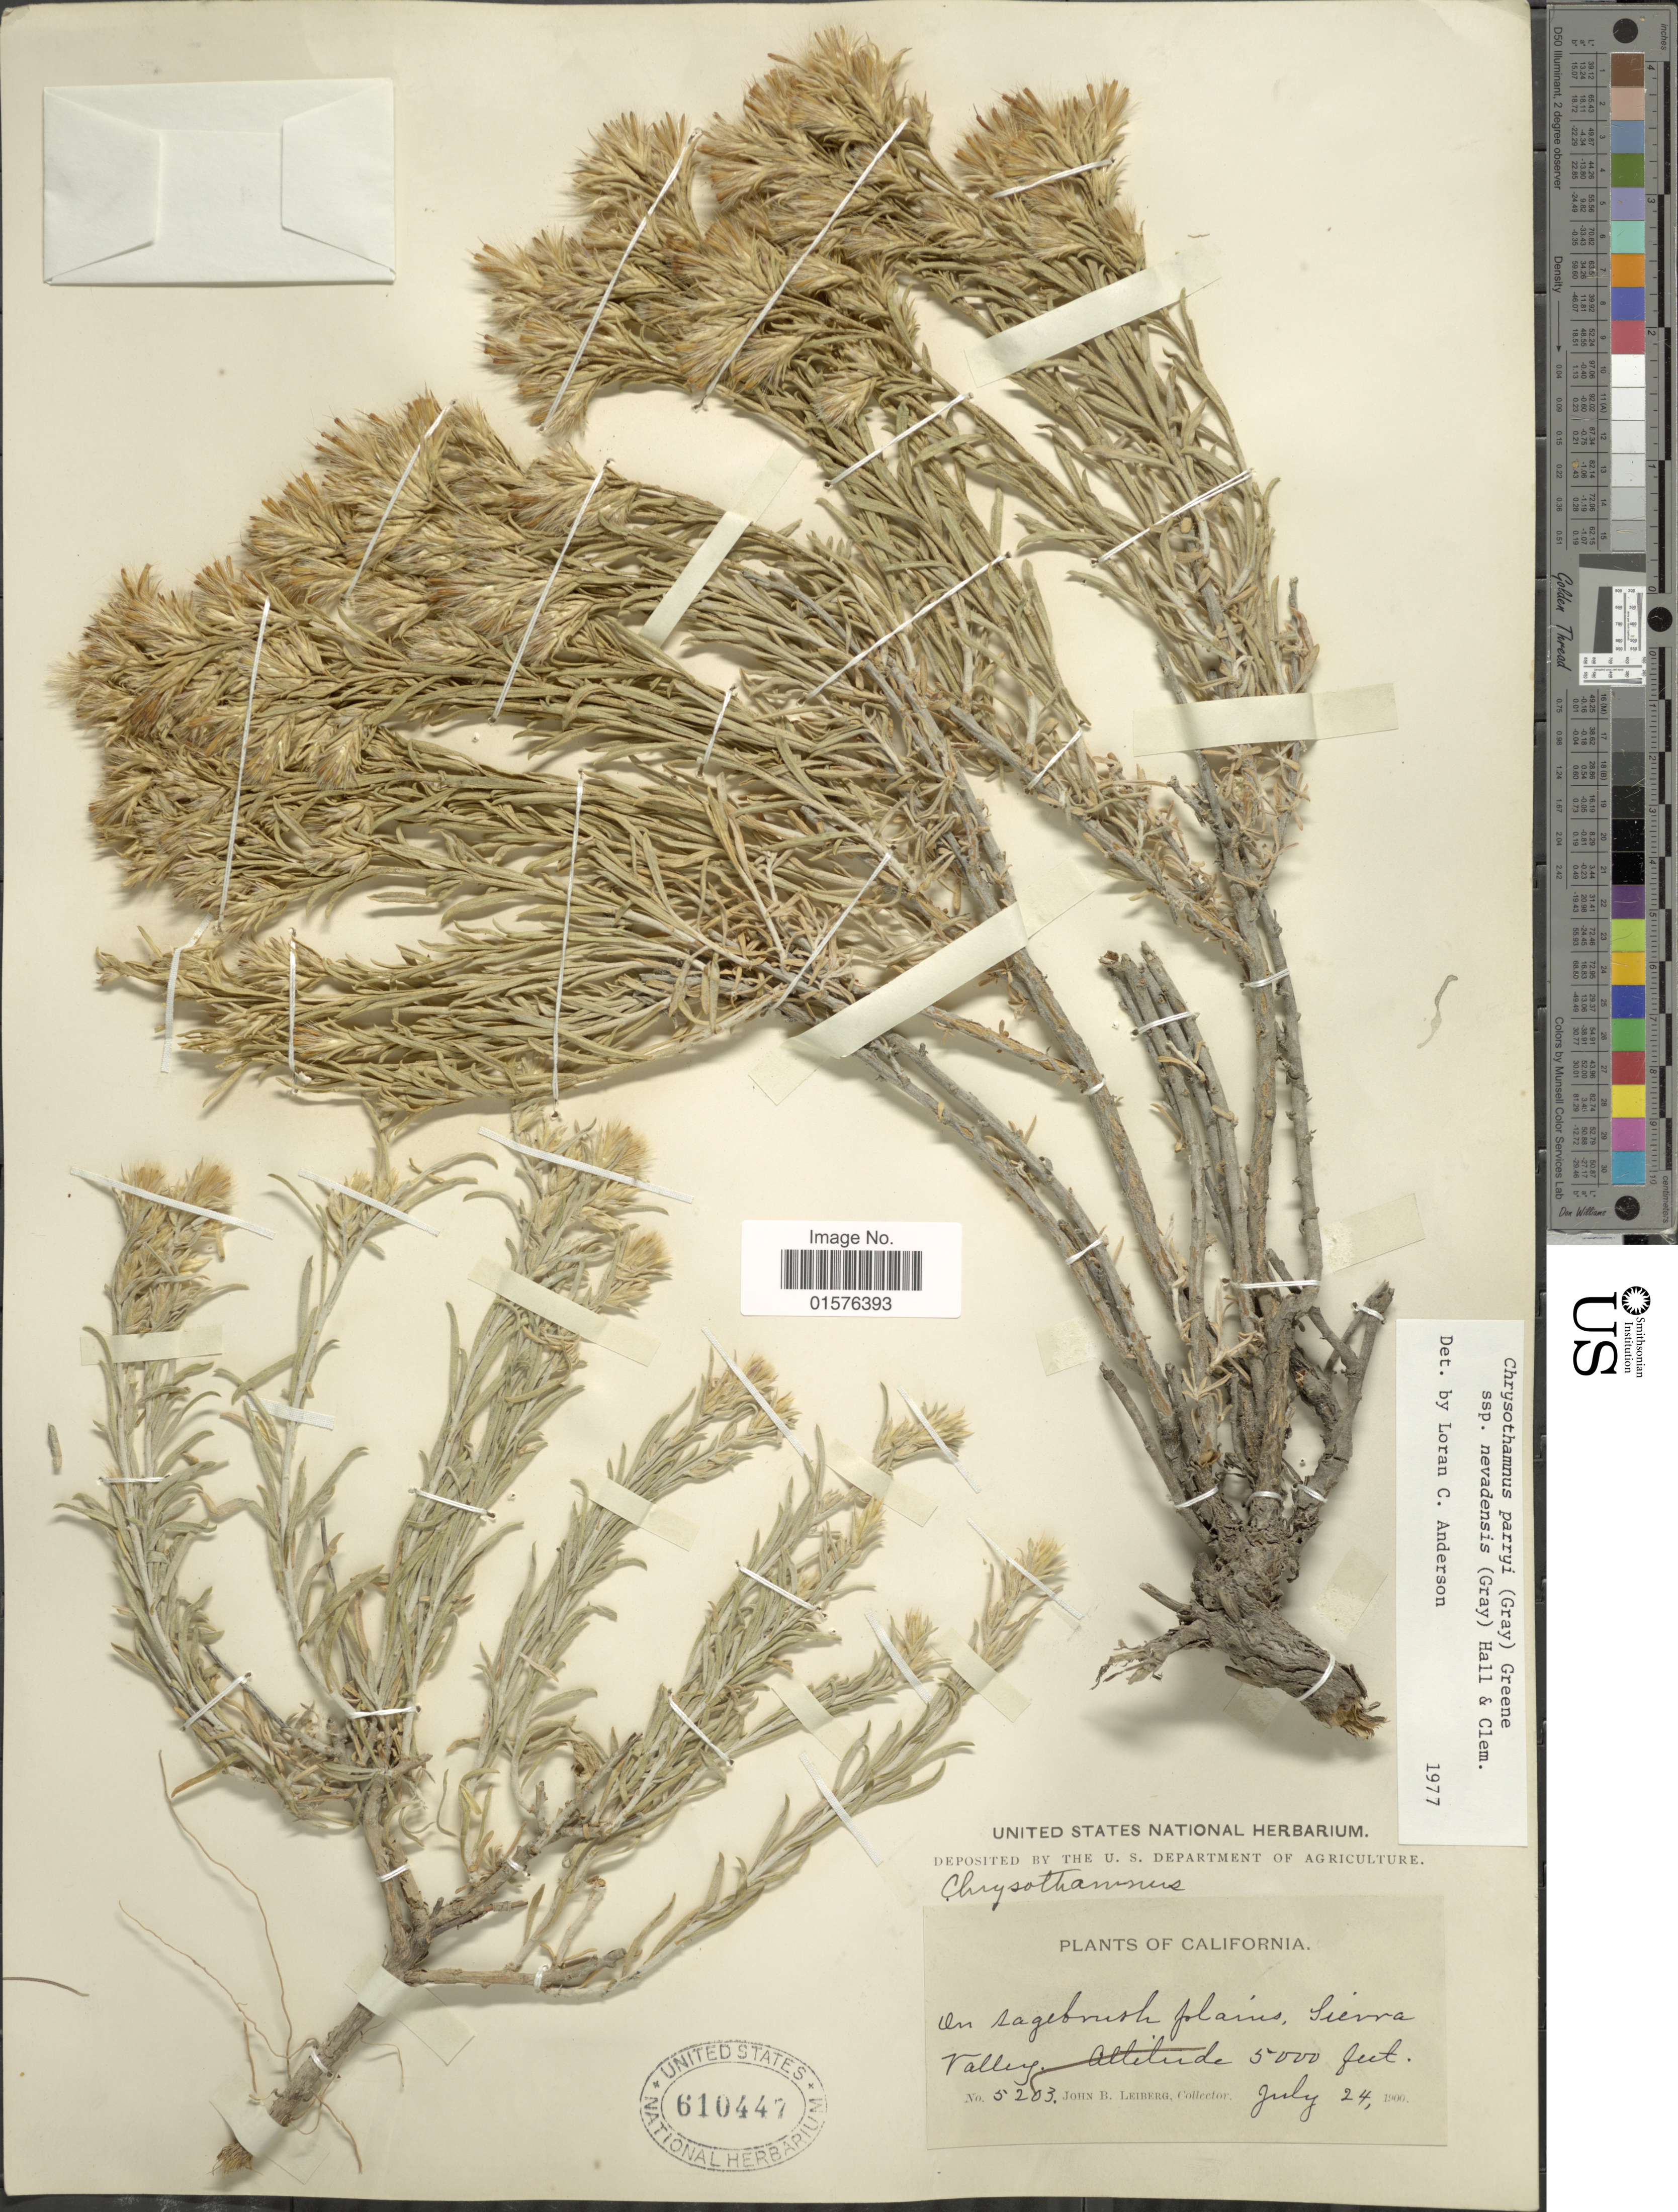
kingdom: Plantae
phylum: Tracheophyta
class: Magnoliopsida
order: Asterales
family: Asteraceae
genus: Ericameria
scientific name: Ericameria parryi var. nevadensis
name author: (A. Gray) G.L. Nesom & G.I. Baird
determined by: Urbatsch, Lowell E., Curator (LSU), Louisiana State University (UNITED STATES)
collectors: J. B. Leiberg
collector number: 5203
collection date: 1900-07-24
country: United States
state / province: California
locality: Sierra Valley.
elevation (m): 1524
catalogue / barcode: US 610447